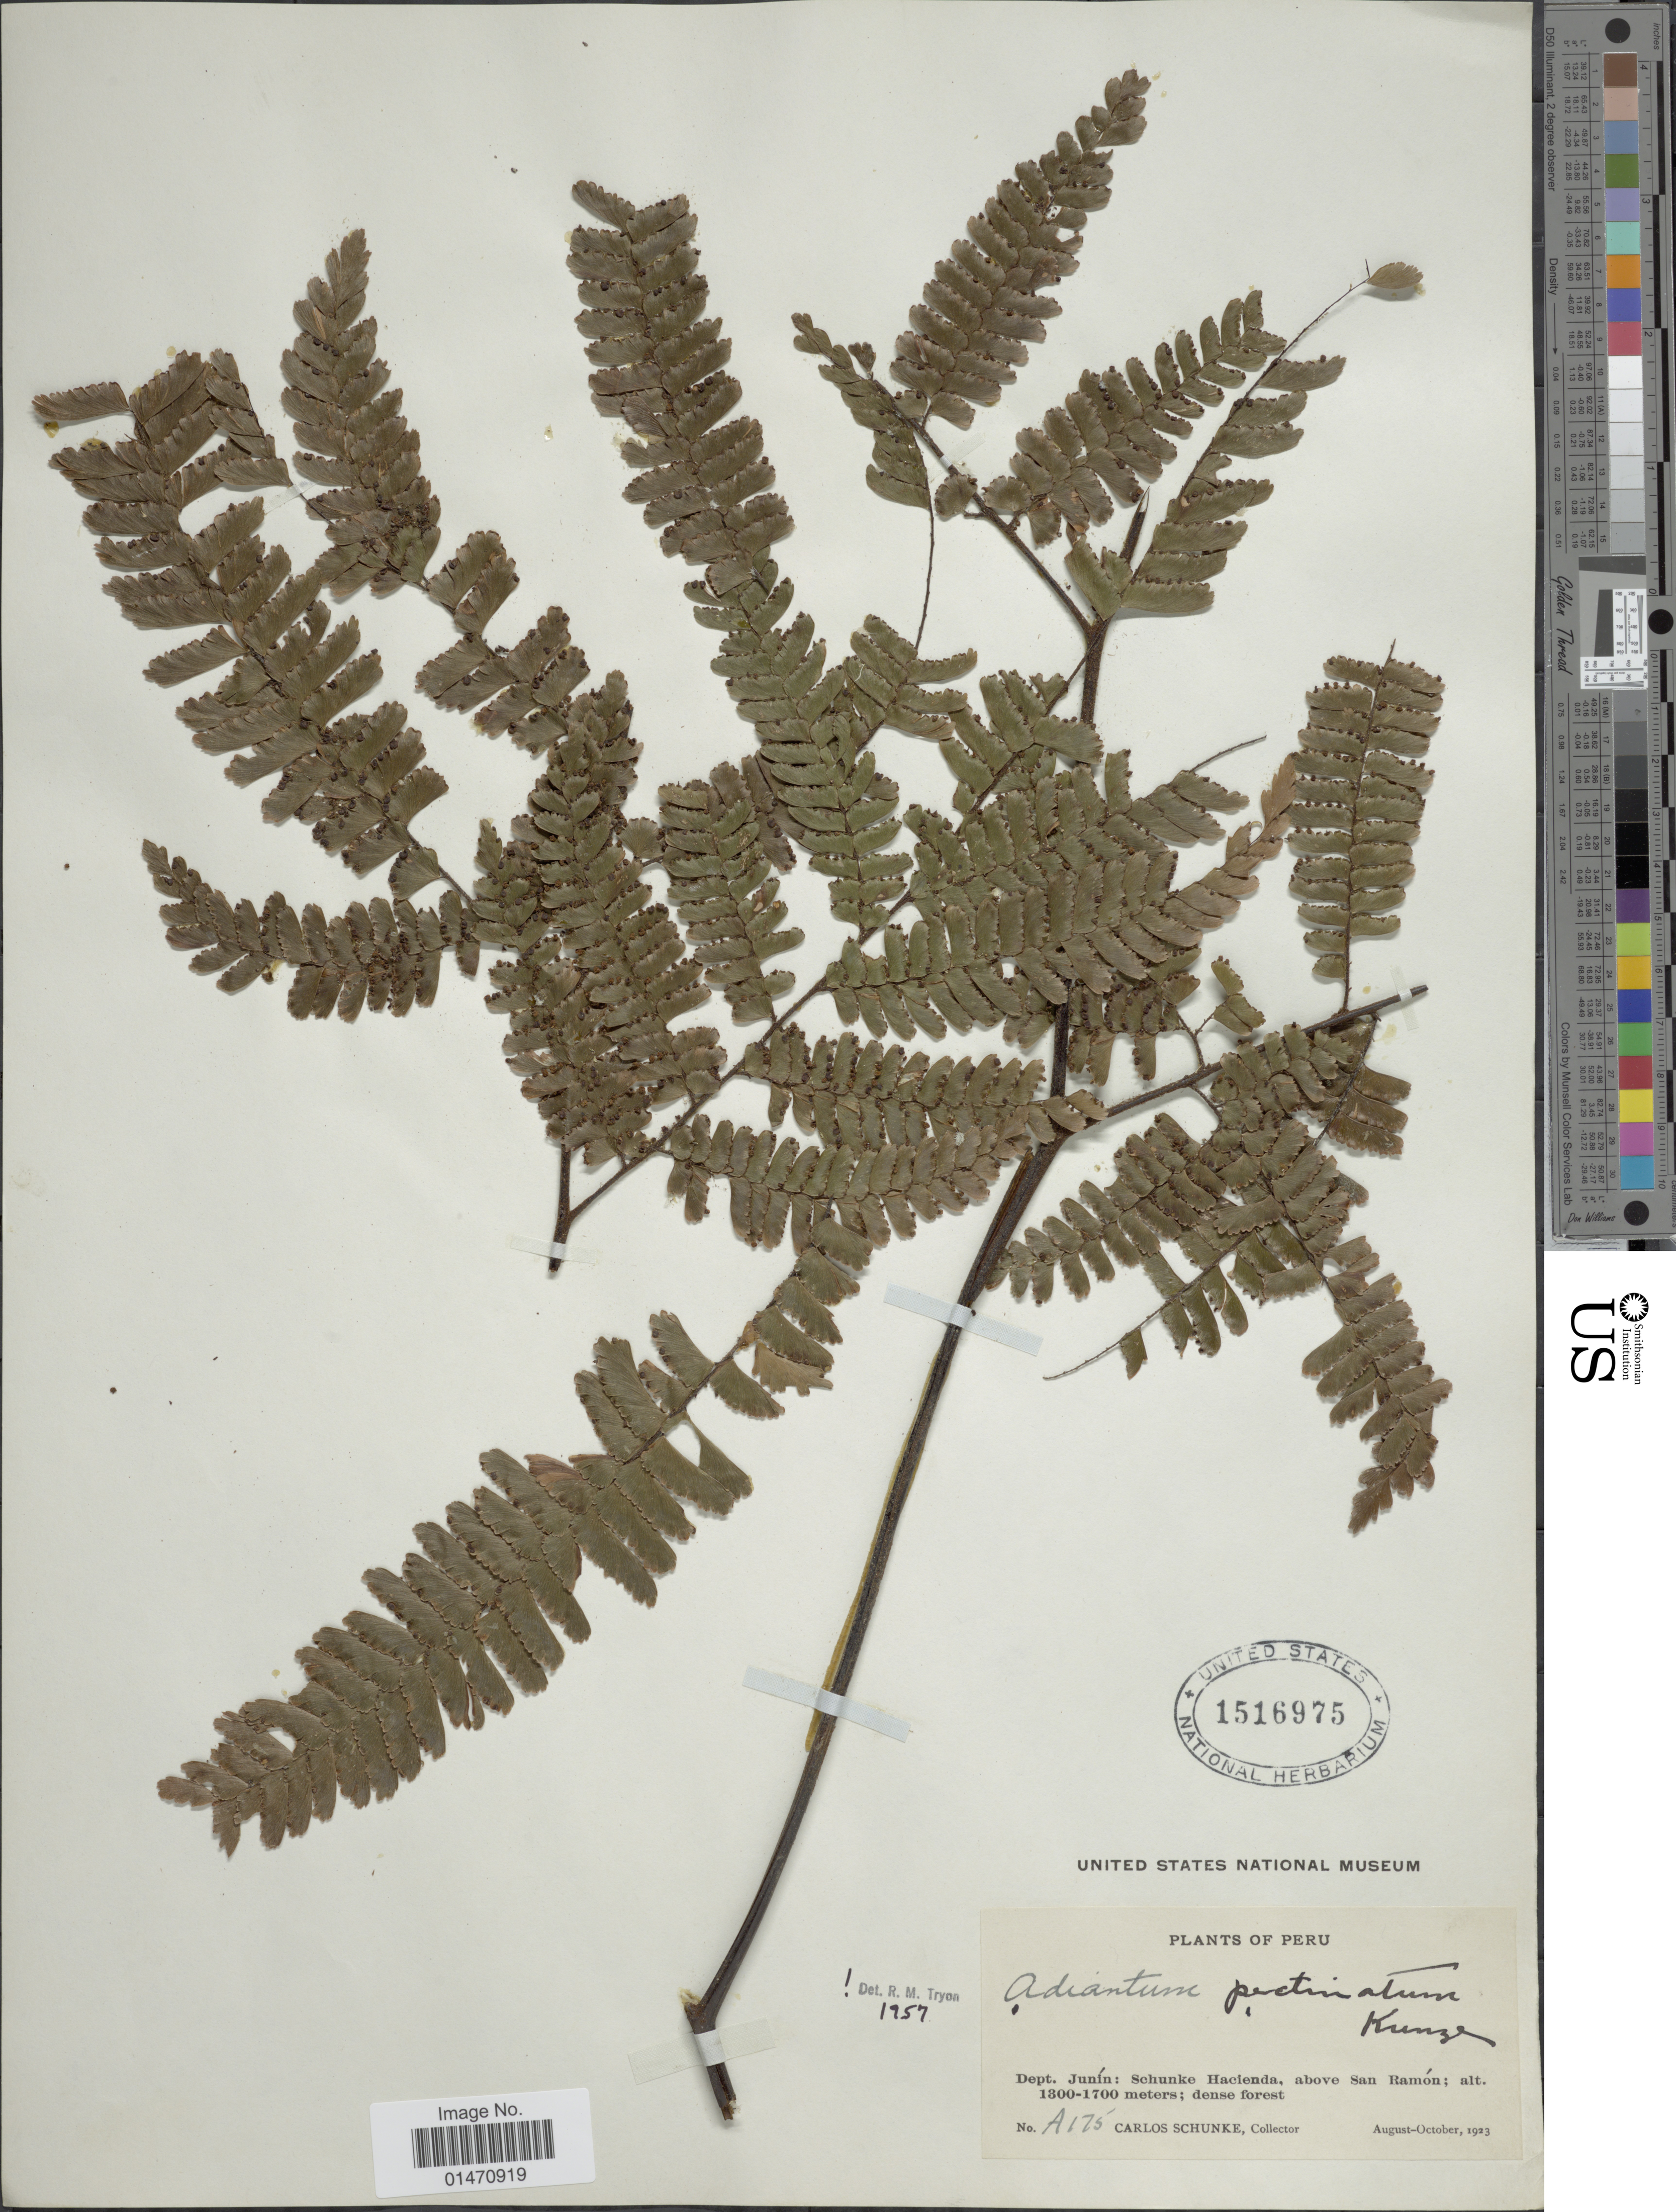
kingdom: Plantae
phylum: Tracheophyta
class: Polypodiopsida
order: Polypodiales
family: Pteridaceae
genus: Adiantum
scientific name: Adiantum pectinatum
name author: Kunze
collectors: C. Schunke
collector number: A175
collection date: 1923-08/1923-10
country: Peru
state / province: Junín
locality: Dept. Junín: Schunke Hacienda, above San Ramón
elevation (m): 1300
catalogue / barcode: US 1516975